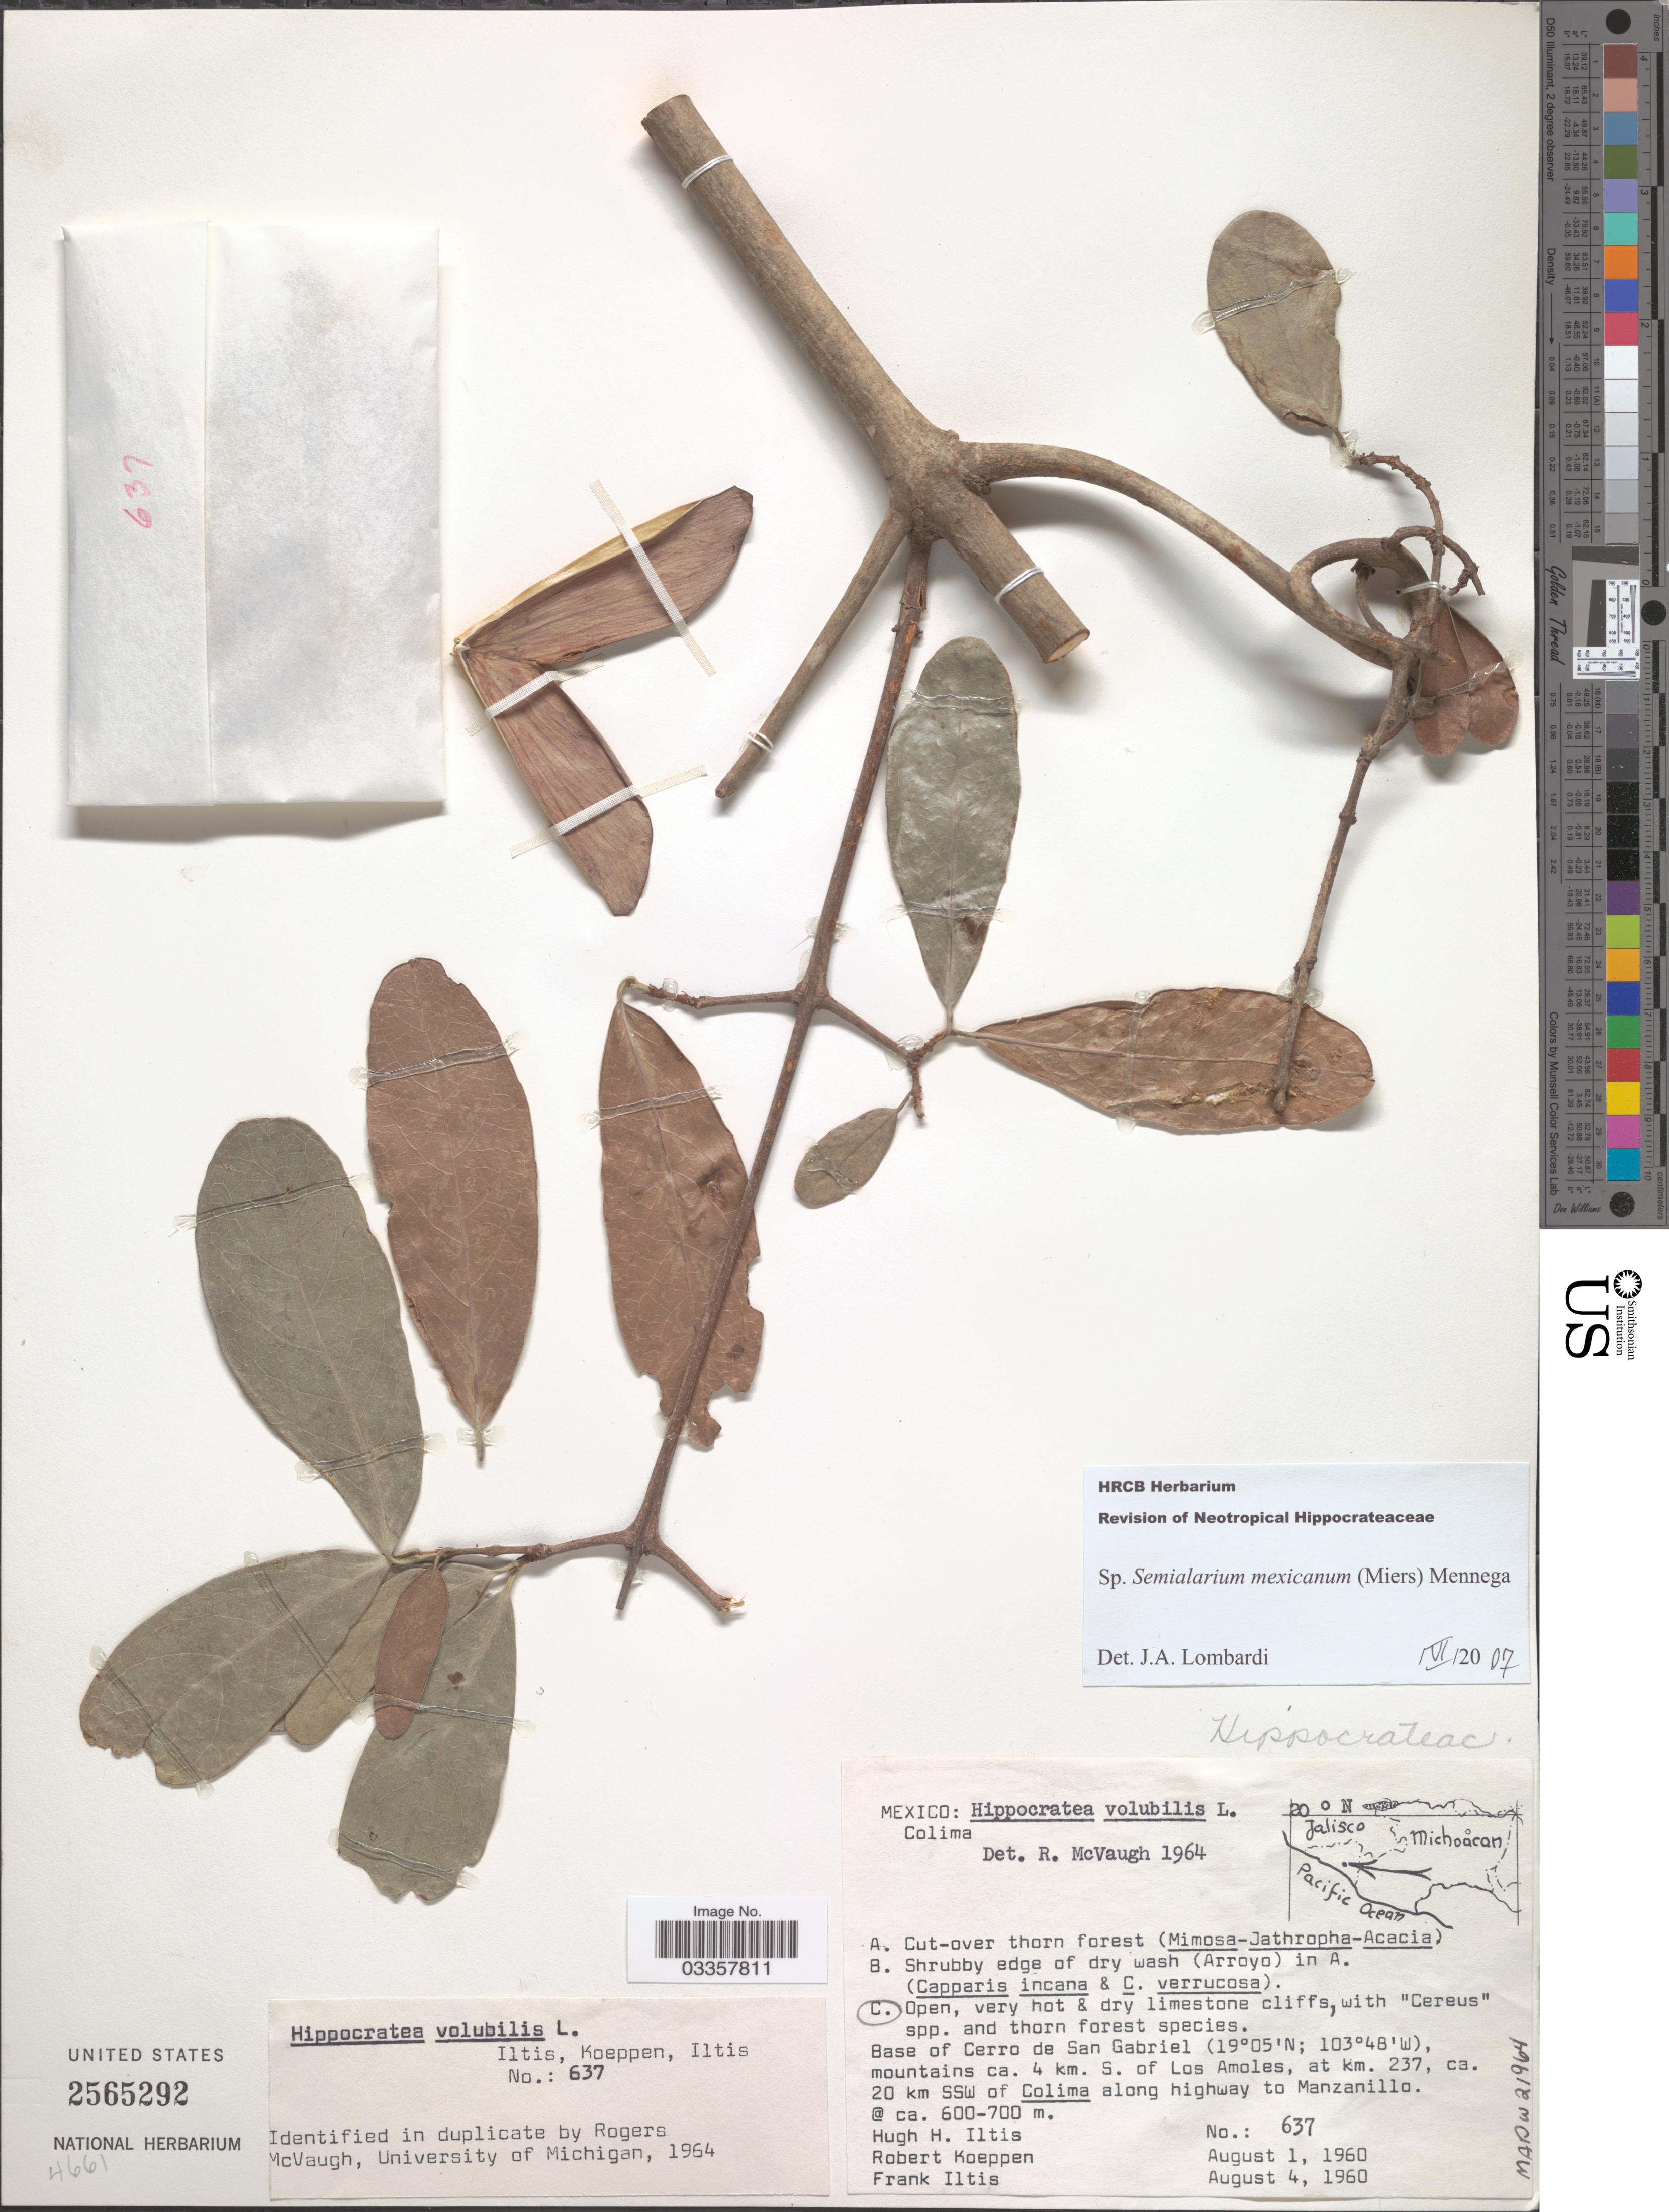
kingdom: Plantae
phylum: Tracheophyta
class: Magnoliopsida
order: Celastrales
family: Celastraceae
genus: Semialarium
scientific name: Semialarium mexicanum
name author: (Miers) Mennega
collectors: H. H. Iltis, R. C. Koeppen & F. S. Iltis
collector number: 637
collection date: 1960-08-01/1960-08-04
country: Mexico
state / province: Colima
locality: Base of Cerro de San Gabriel, mountains ca. 4 km. S. of Los Amoles, at km. 237, ca. 20 km SSW of Colima along highway to Manzanillo.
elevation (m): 600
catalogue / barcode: US 2565292